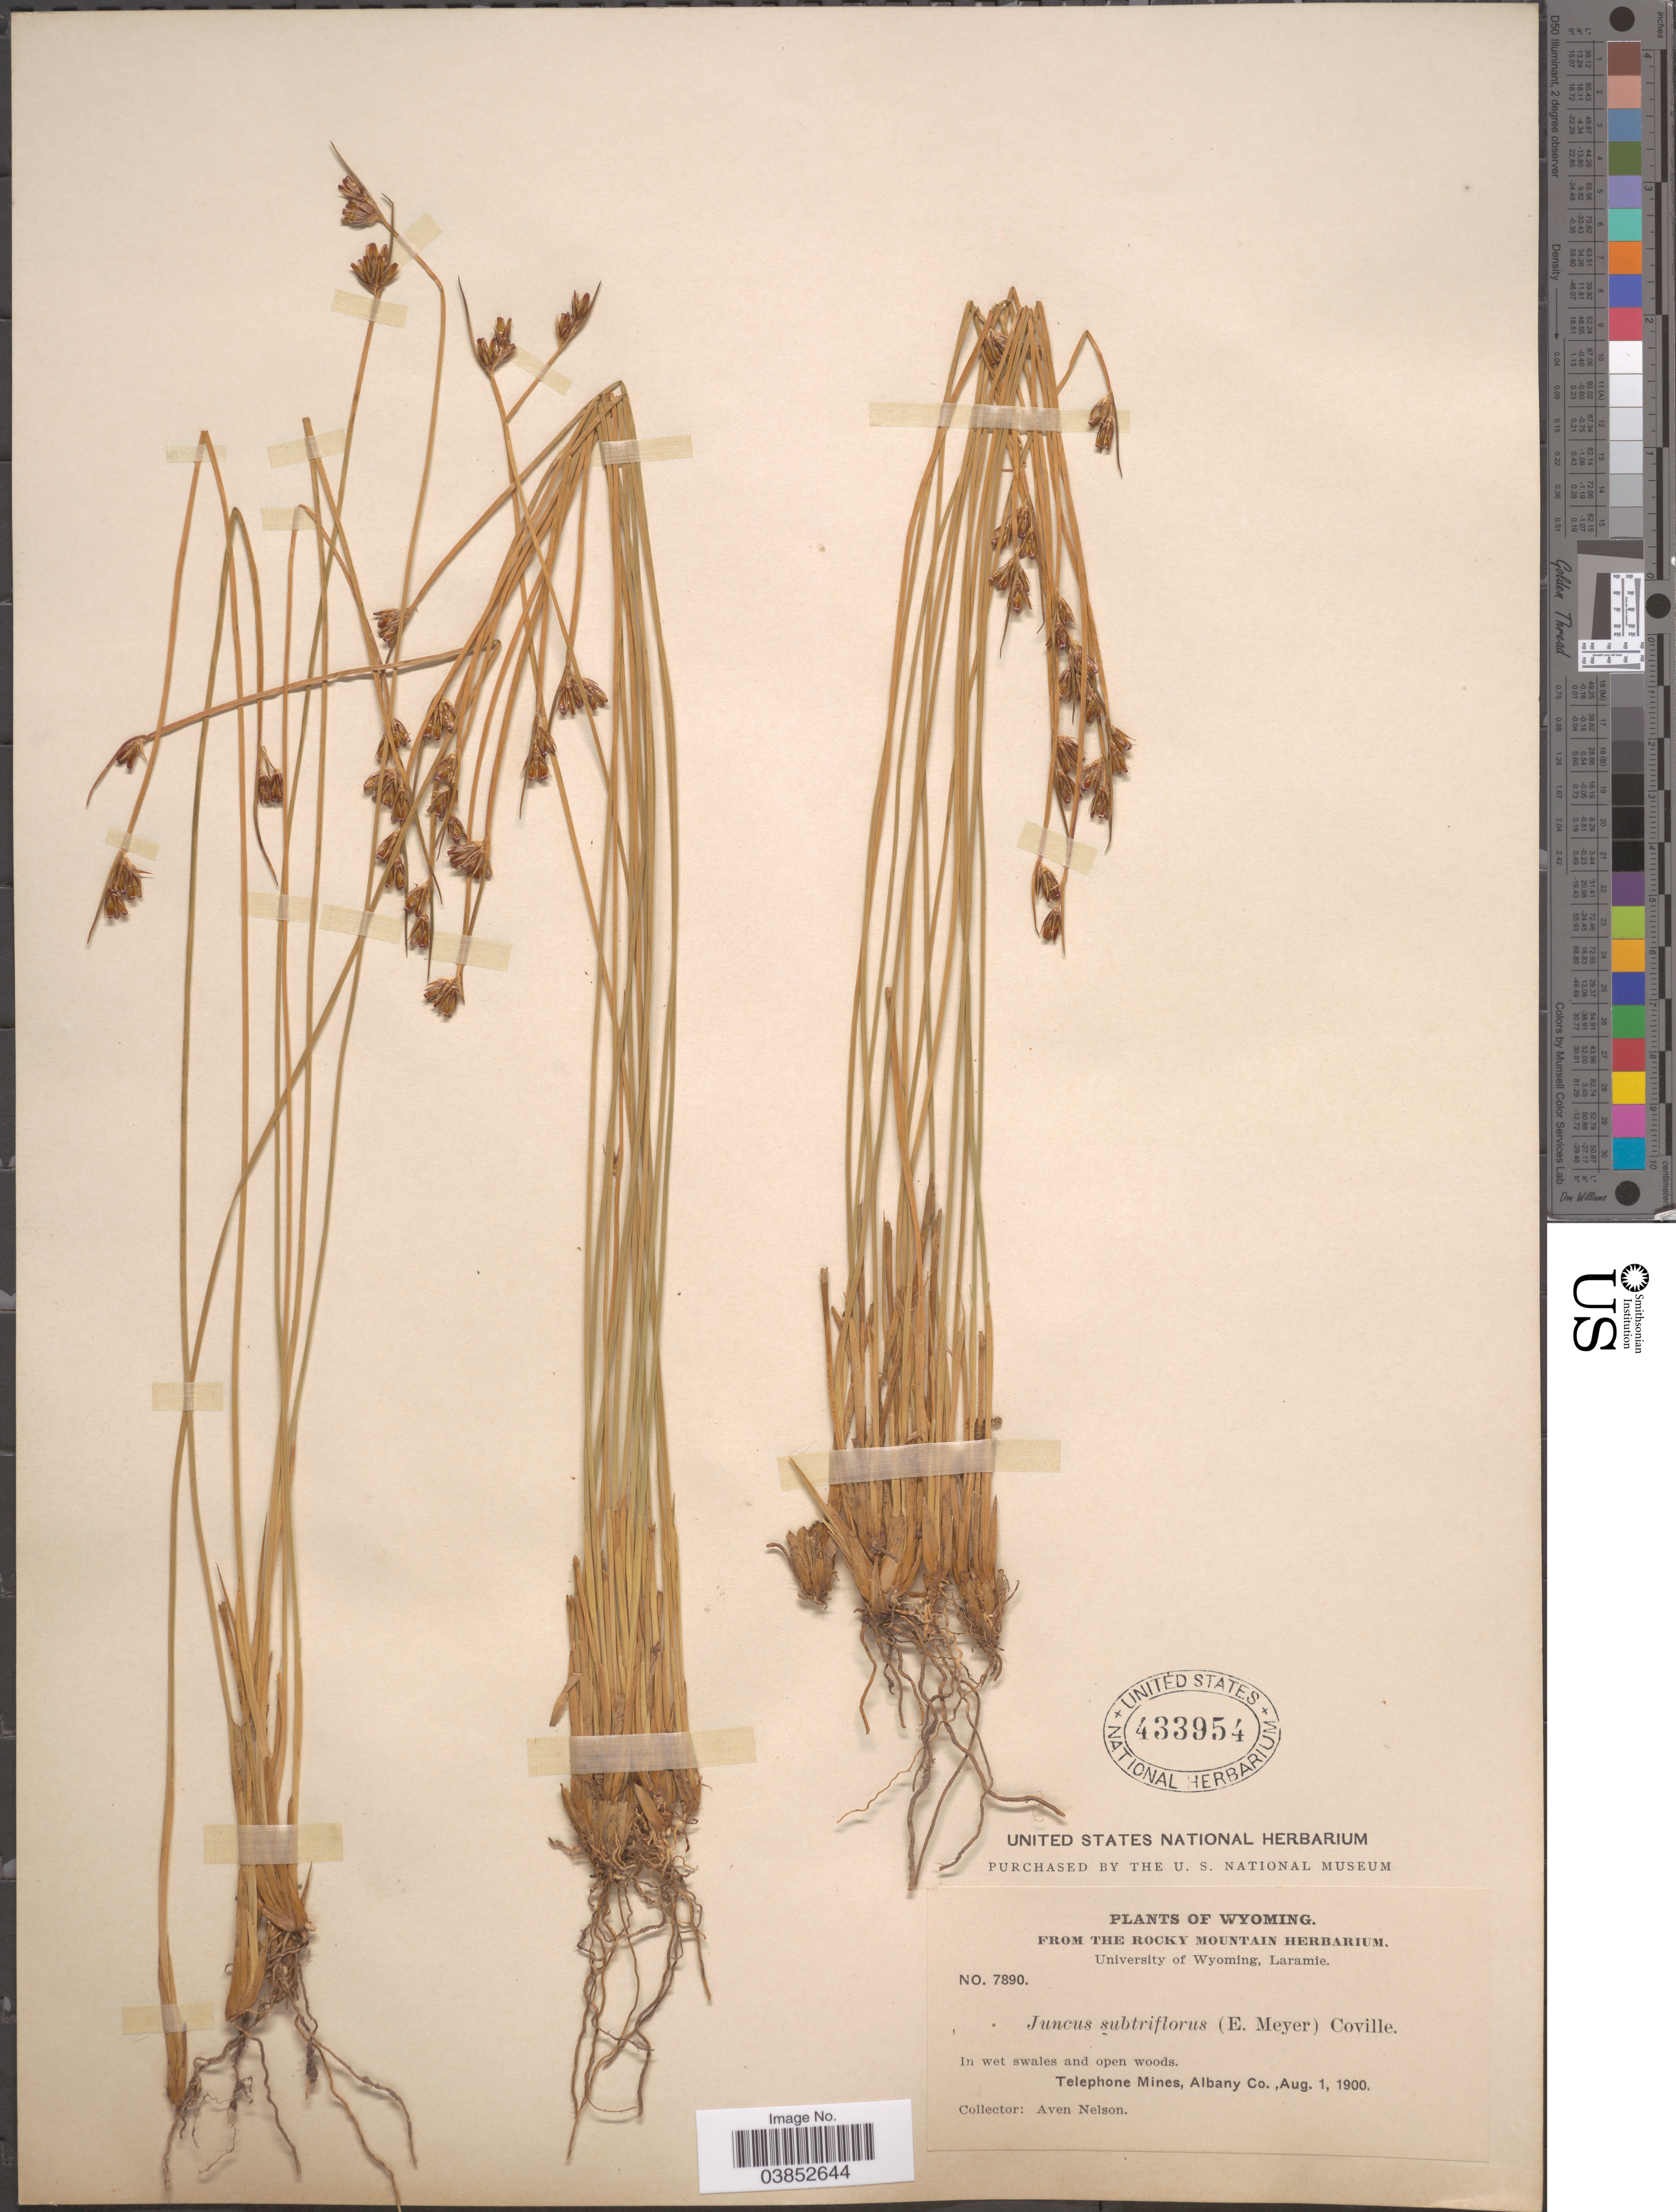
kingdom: Plantae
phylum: Tracheophyta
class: Liliopsida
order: Poales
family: Juncaceae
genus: Juncus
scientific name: Juncus drummondii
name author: E. Mey.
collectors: A. Nelson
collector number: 7890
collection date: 1900-08-01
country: United States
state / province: Wyoming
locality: Telephone Mines, Albany Co.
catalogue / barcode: US 433954